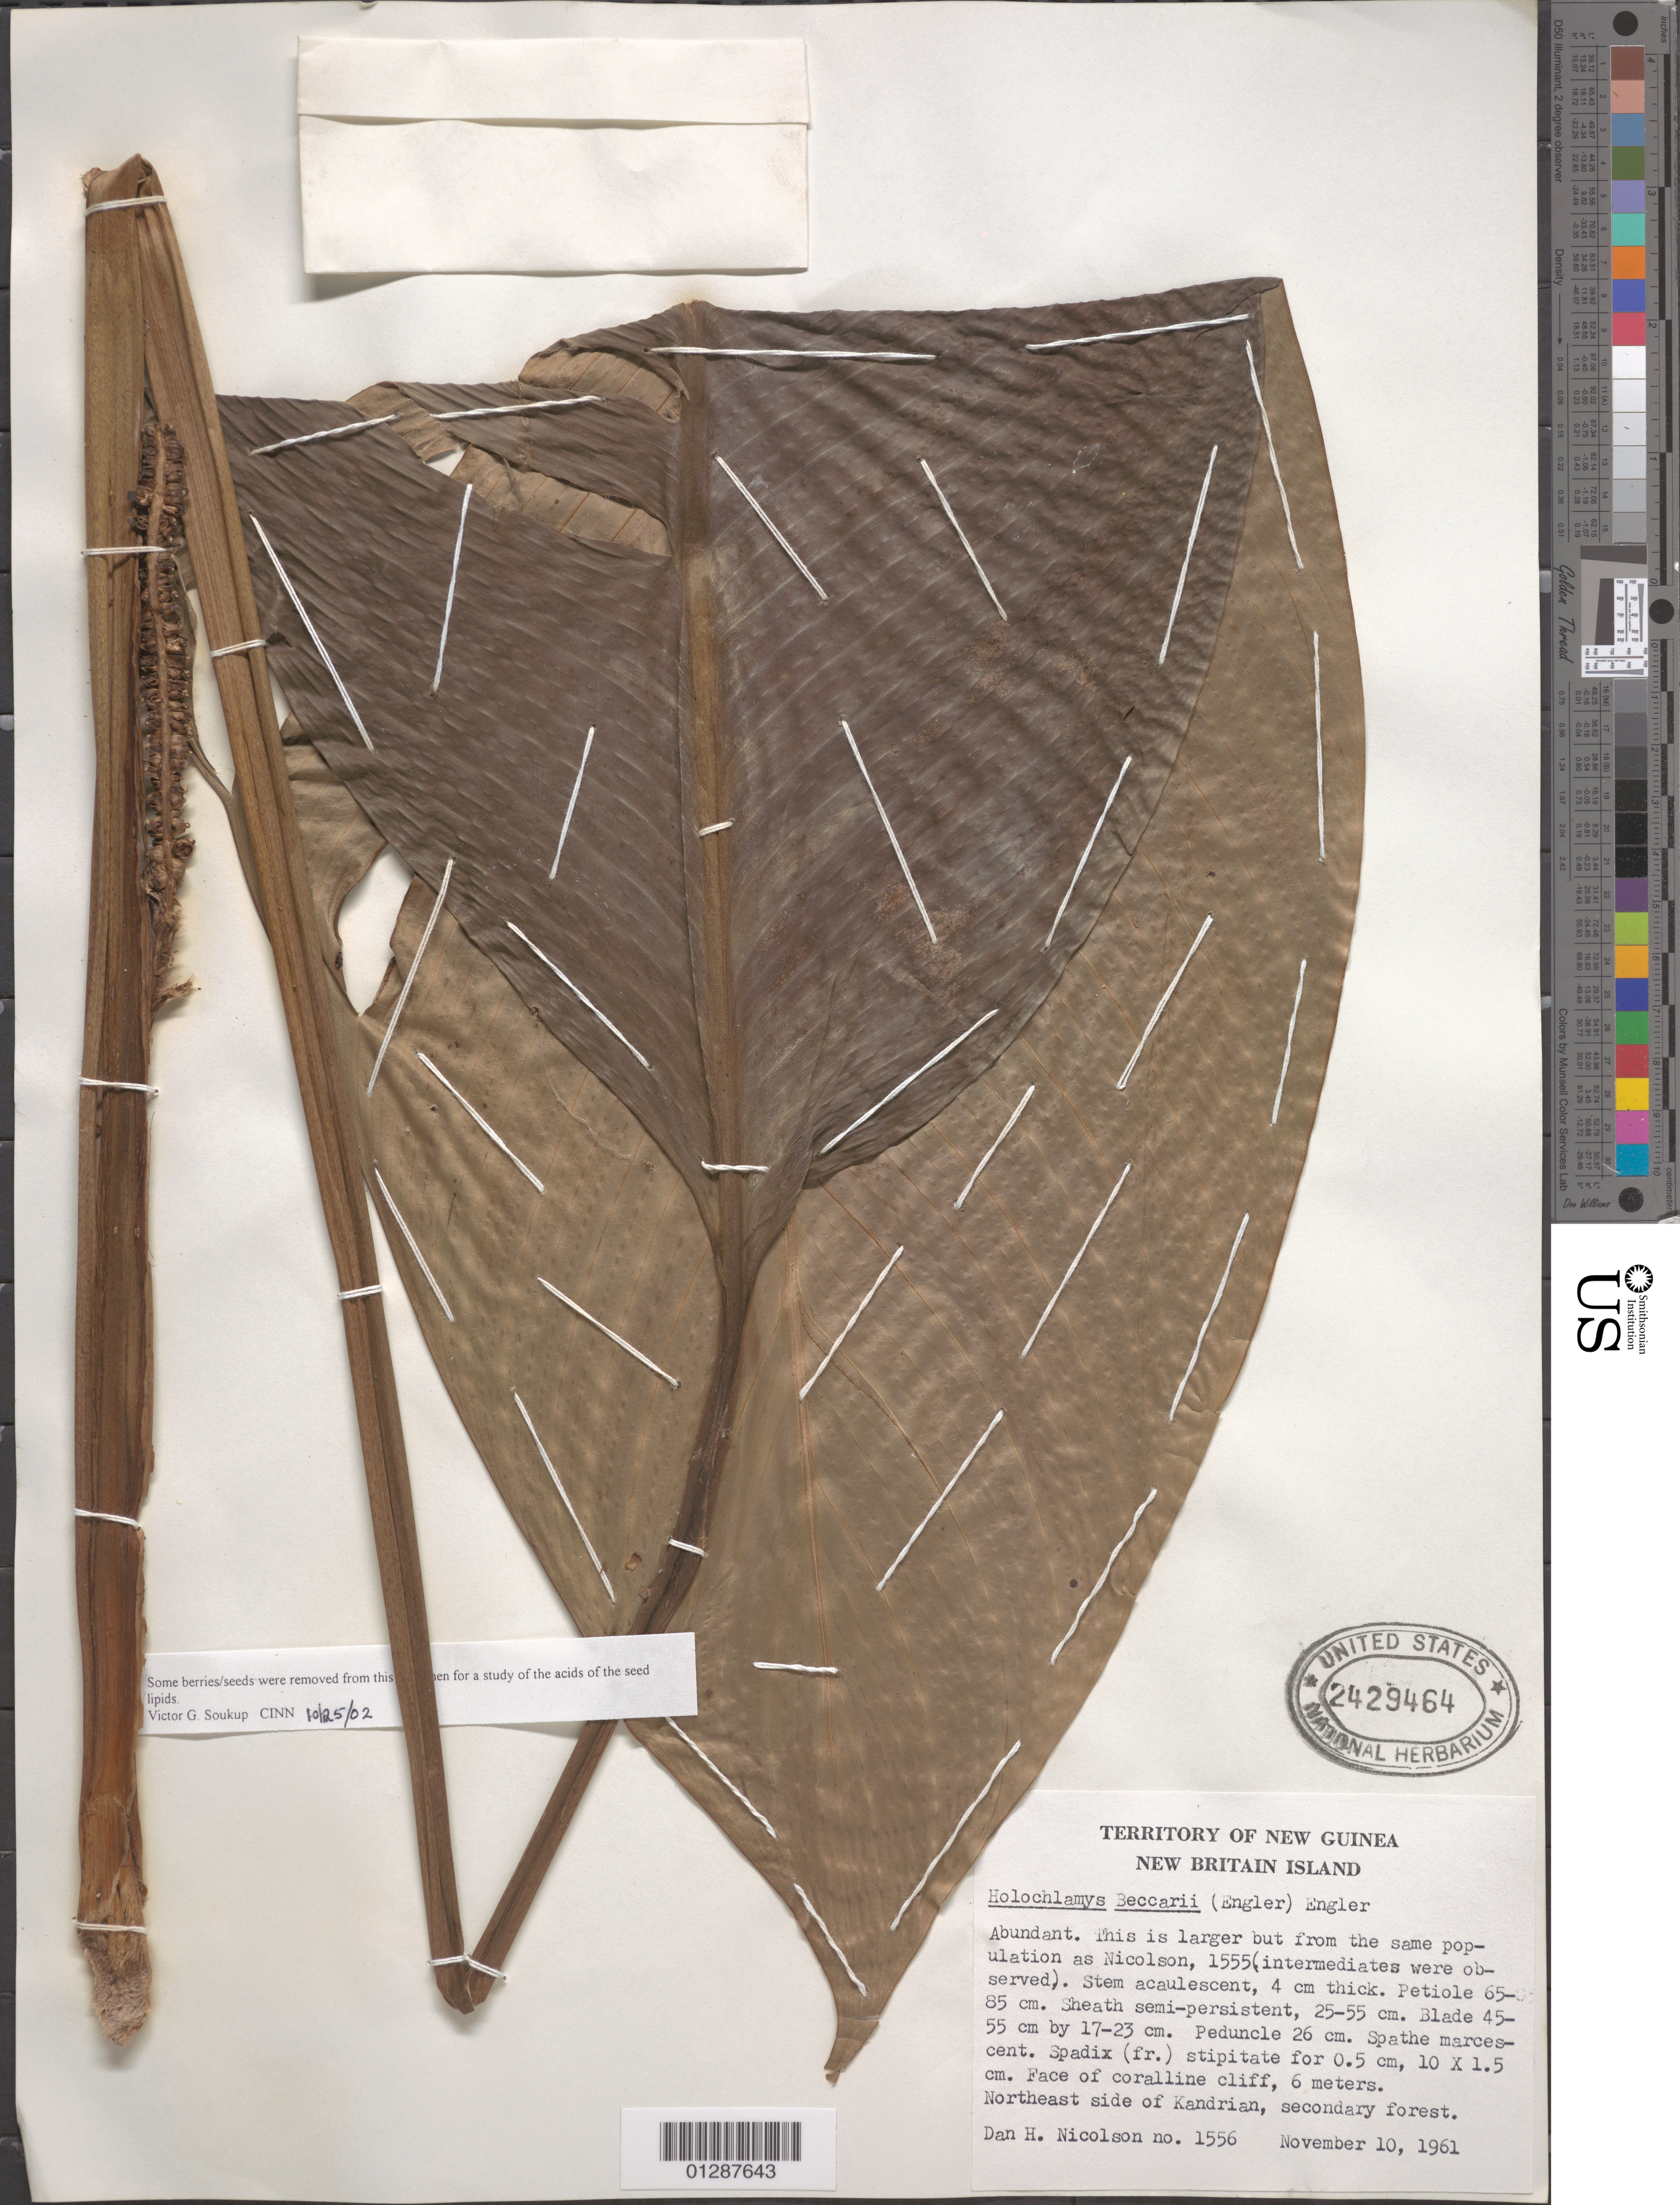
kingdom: Plantae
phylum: Tracheophyta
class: Liliopsida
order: Alismatales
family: Araceae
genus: Holochlamys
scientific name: Holochlamys beccarii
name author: Engl.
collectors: D. H. Nicolson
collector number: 1556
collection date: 1961-11-10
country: Papua New Guinea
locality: Territory of New Guinea. New Britain Island. Face of coralline cliff. Northeast side of Kandrian.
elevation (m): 6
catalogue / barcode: US 2429464